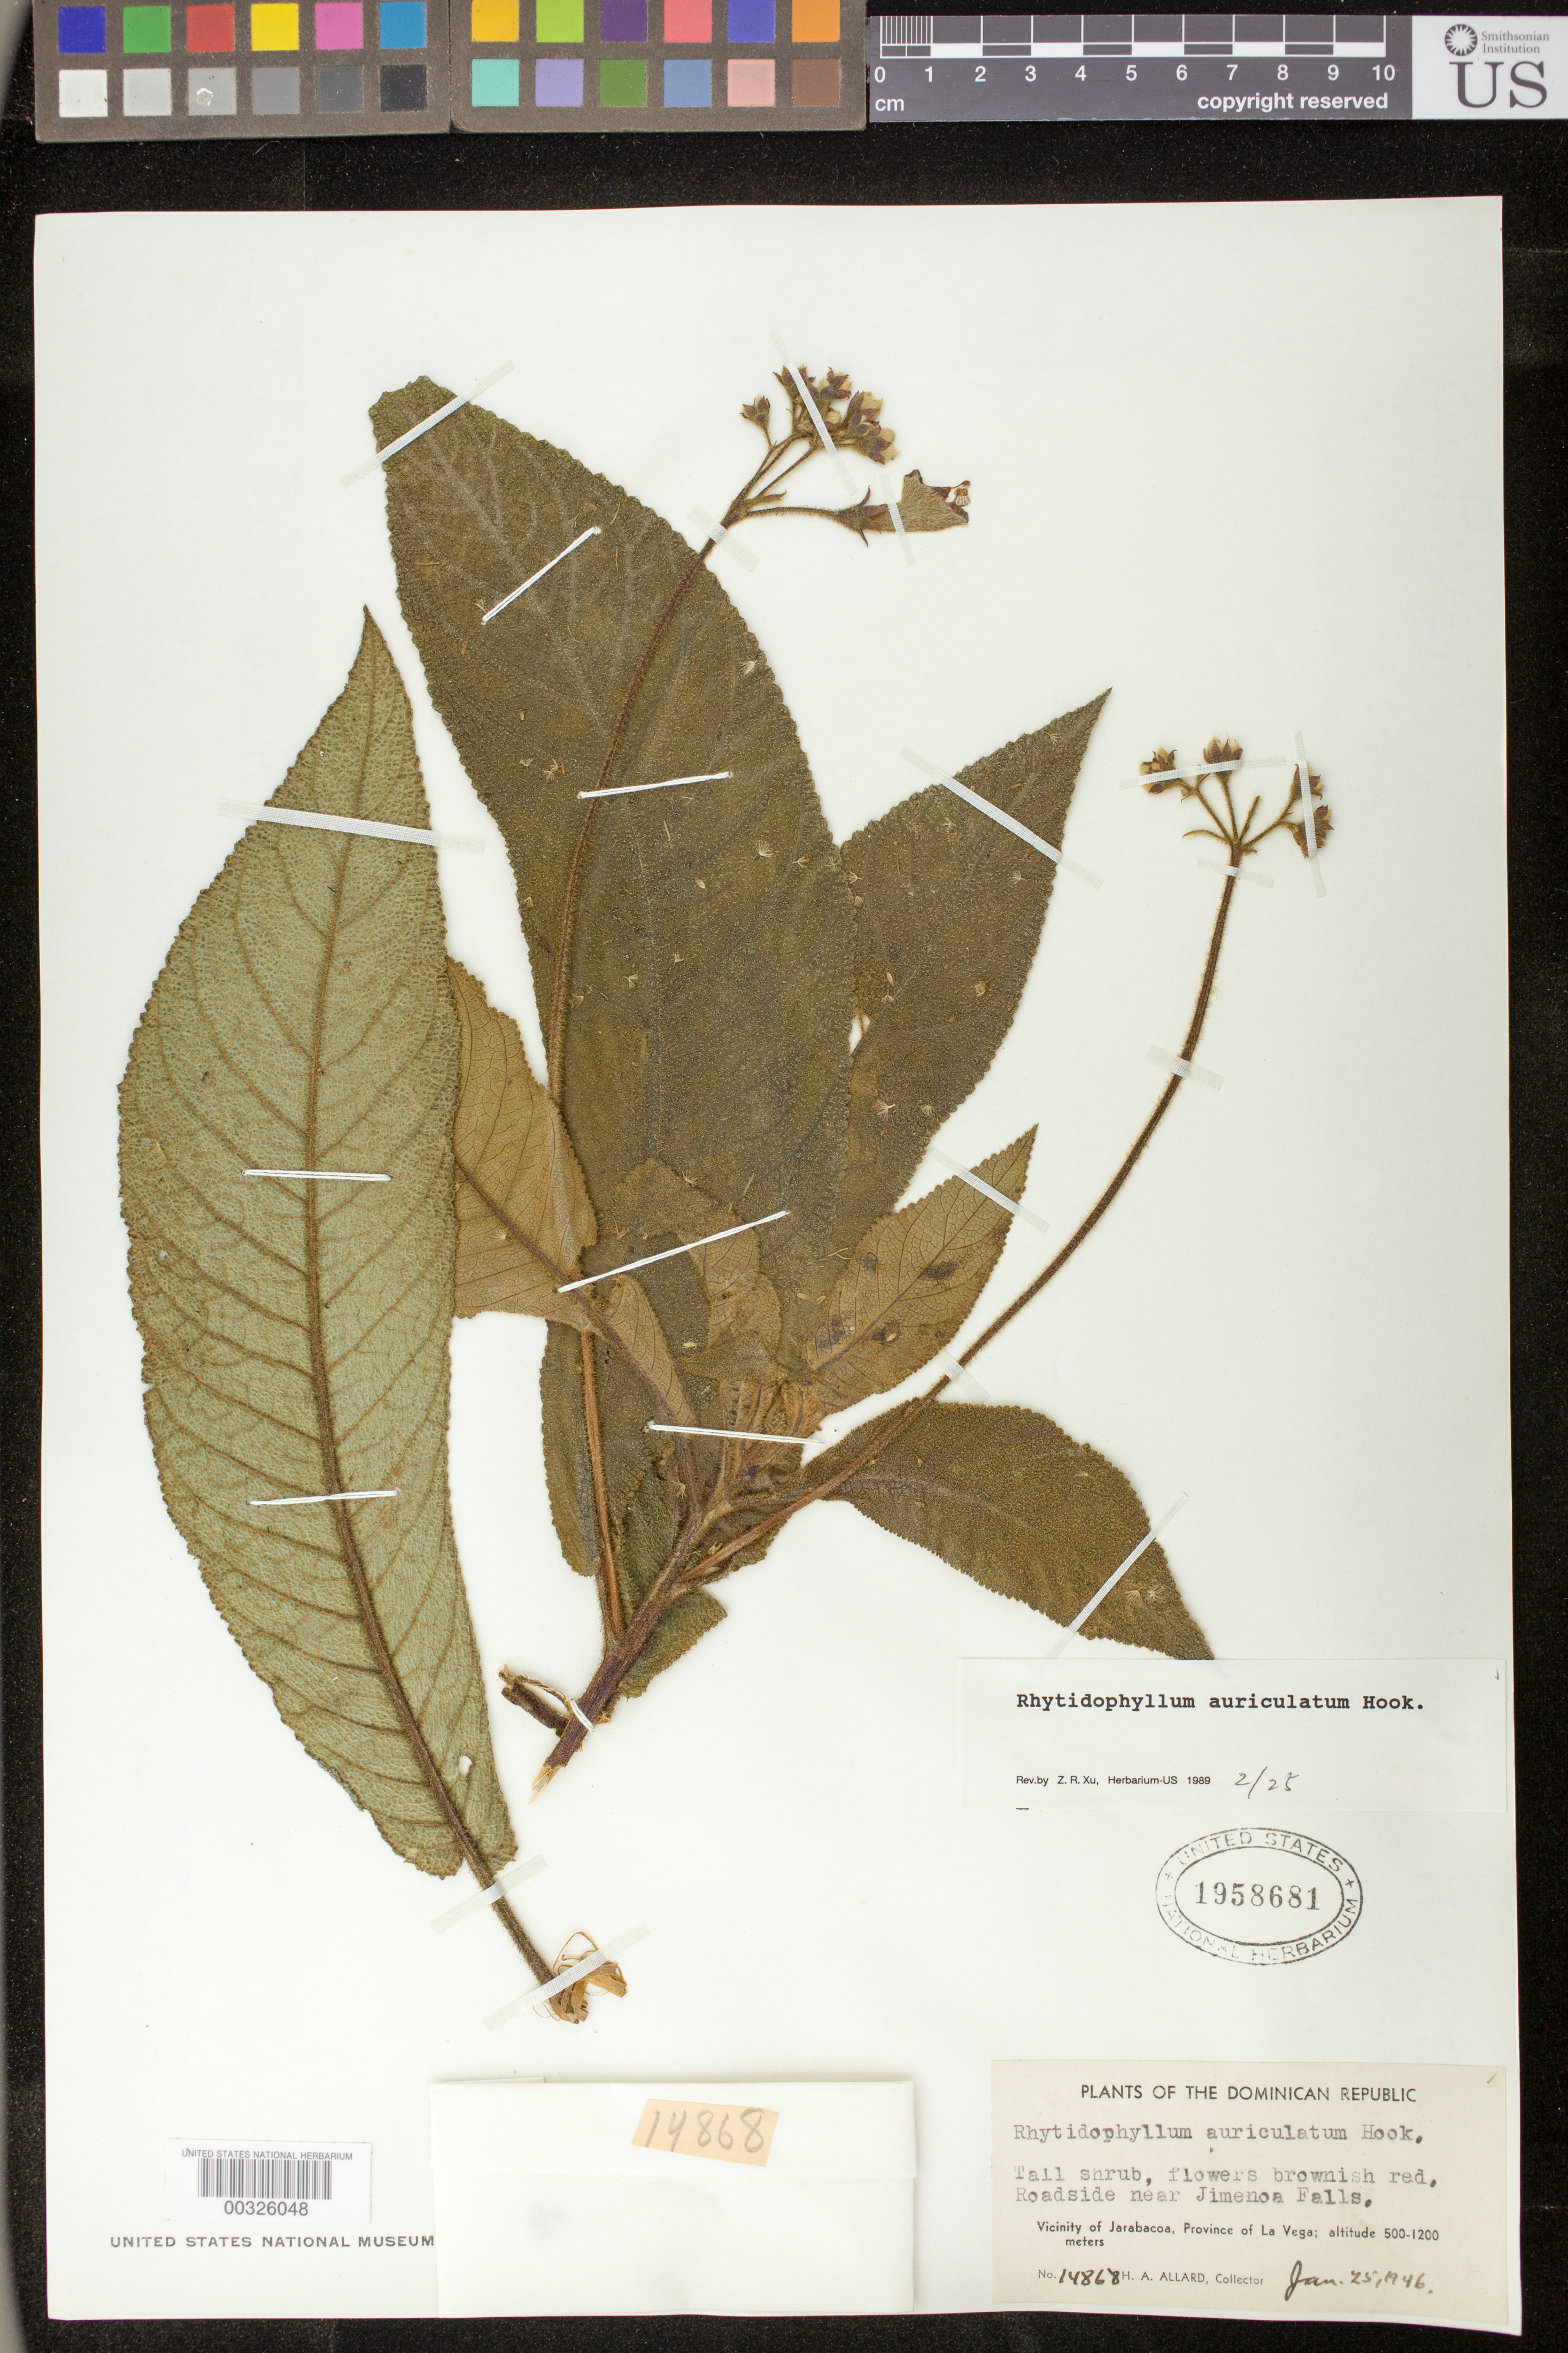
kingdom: Plantae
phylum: Tracheophyta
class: Magnoliopsida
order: Lamiales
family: Gesneriaceae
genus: Rhytidophyllum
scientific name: Rhytidophyllum auriculatum var. angustatum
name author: Urb.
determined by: Skog, Laurence E.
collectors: H. A. Allard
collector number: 14868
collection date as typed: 25 Jan 1946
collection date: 1946-01-25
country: Dominican Republic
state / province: La Vega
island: Hispaniola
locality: Vicinity of Jarabacoa, near Jimenoa Falls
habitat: Roadside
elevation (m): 500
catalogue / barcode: US 1958681